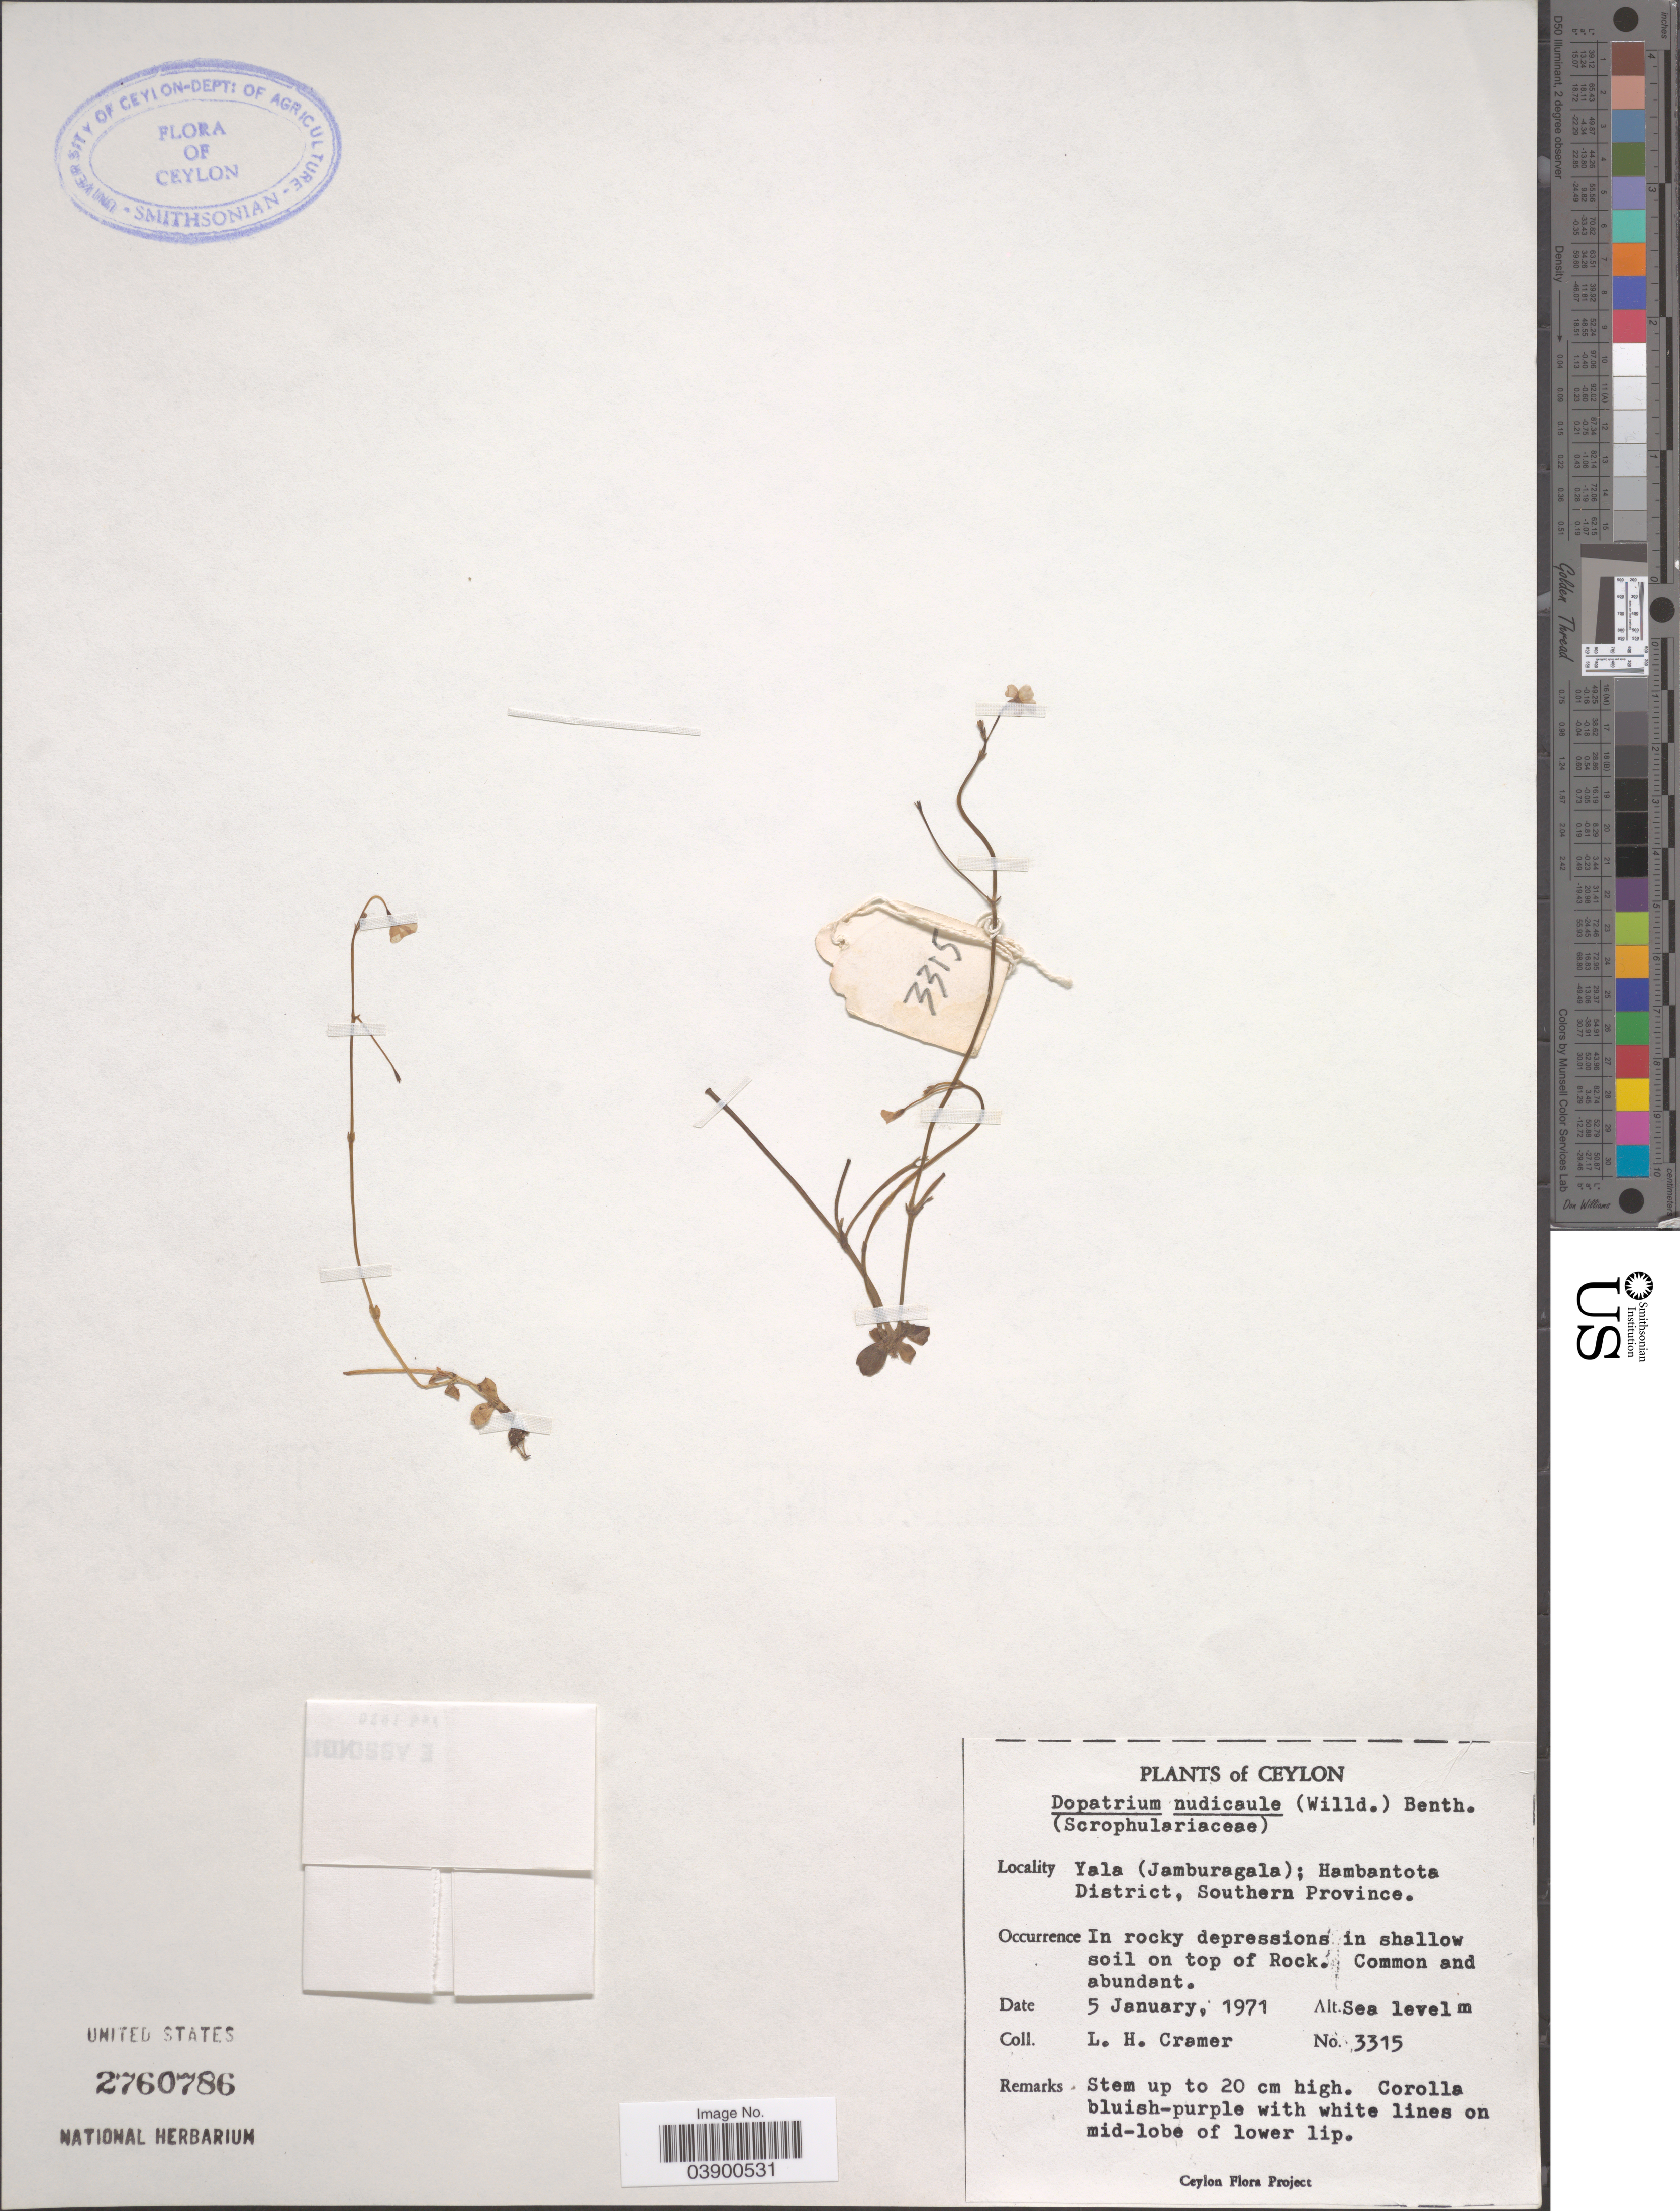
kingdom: Plantae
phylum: Tracheophyta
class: Magnoliopsida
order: Lamiales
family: Plantaginaceae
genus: Dopatrium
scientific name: Dopatrium nudicaule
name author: (Willd.) Benth.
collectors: L. H. Cramer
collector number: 3315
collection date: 1971-01-05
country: Sri Lanka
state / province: Southern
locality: Ceylon. Yala (Jamburagala); Hambantota District.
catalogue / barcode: US 2760786